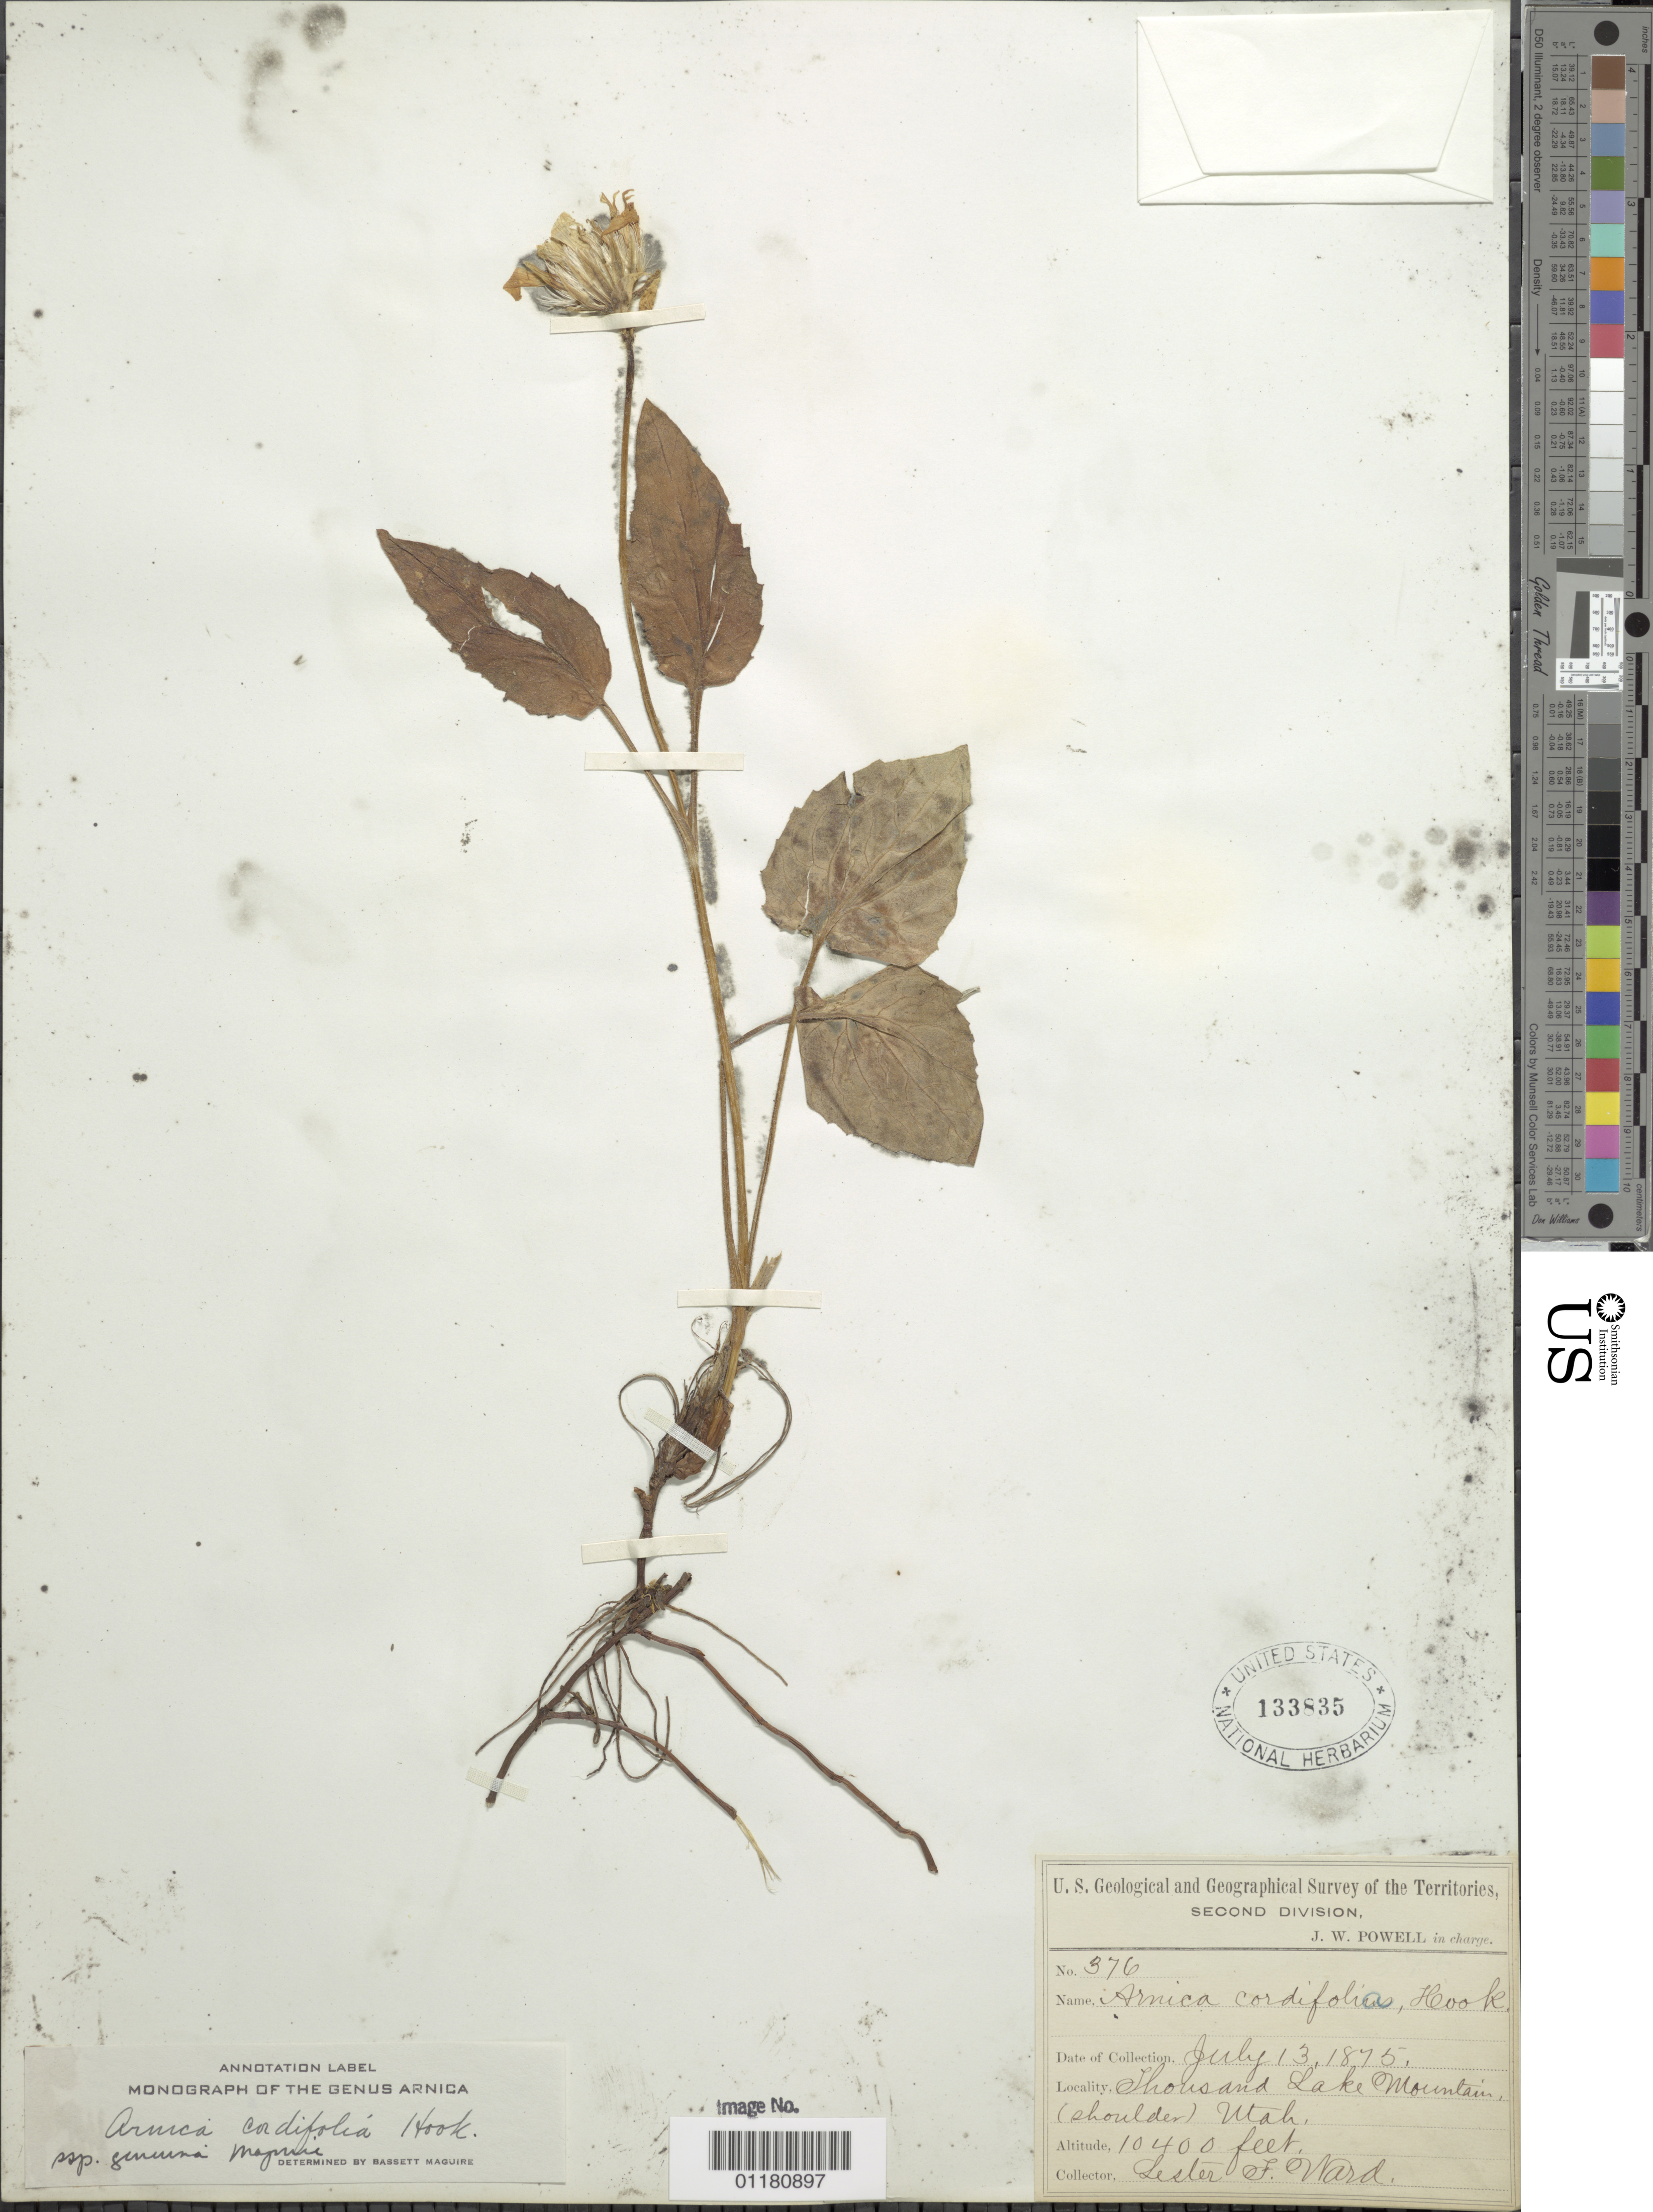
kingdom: Plantae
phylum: Tracheophyta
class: Magnoliopsida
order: Asterales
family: Asteraceae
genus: Arnica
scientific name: Arnica cordifolia subsp. genuina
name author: Maguire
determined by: Maguire, Bassett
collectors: L. F. Ward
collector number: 376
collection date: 1875-07-13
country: United States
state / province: Utah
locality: Thousand Lake Mountain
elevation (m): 3170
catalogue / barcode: US 133835